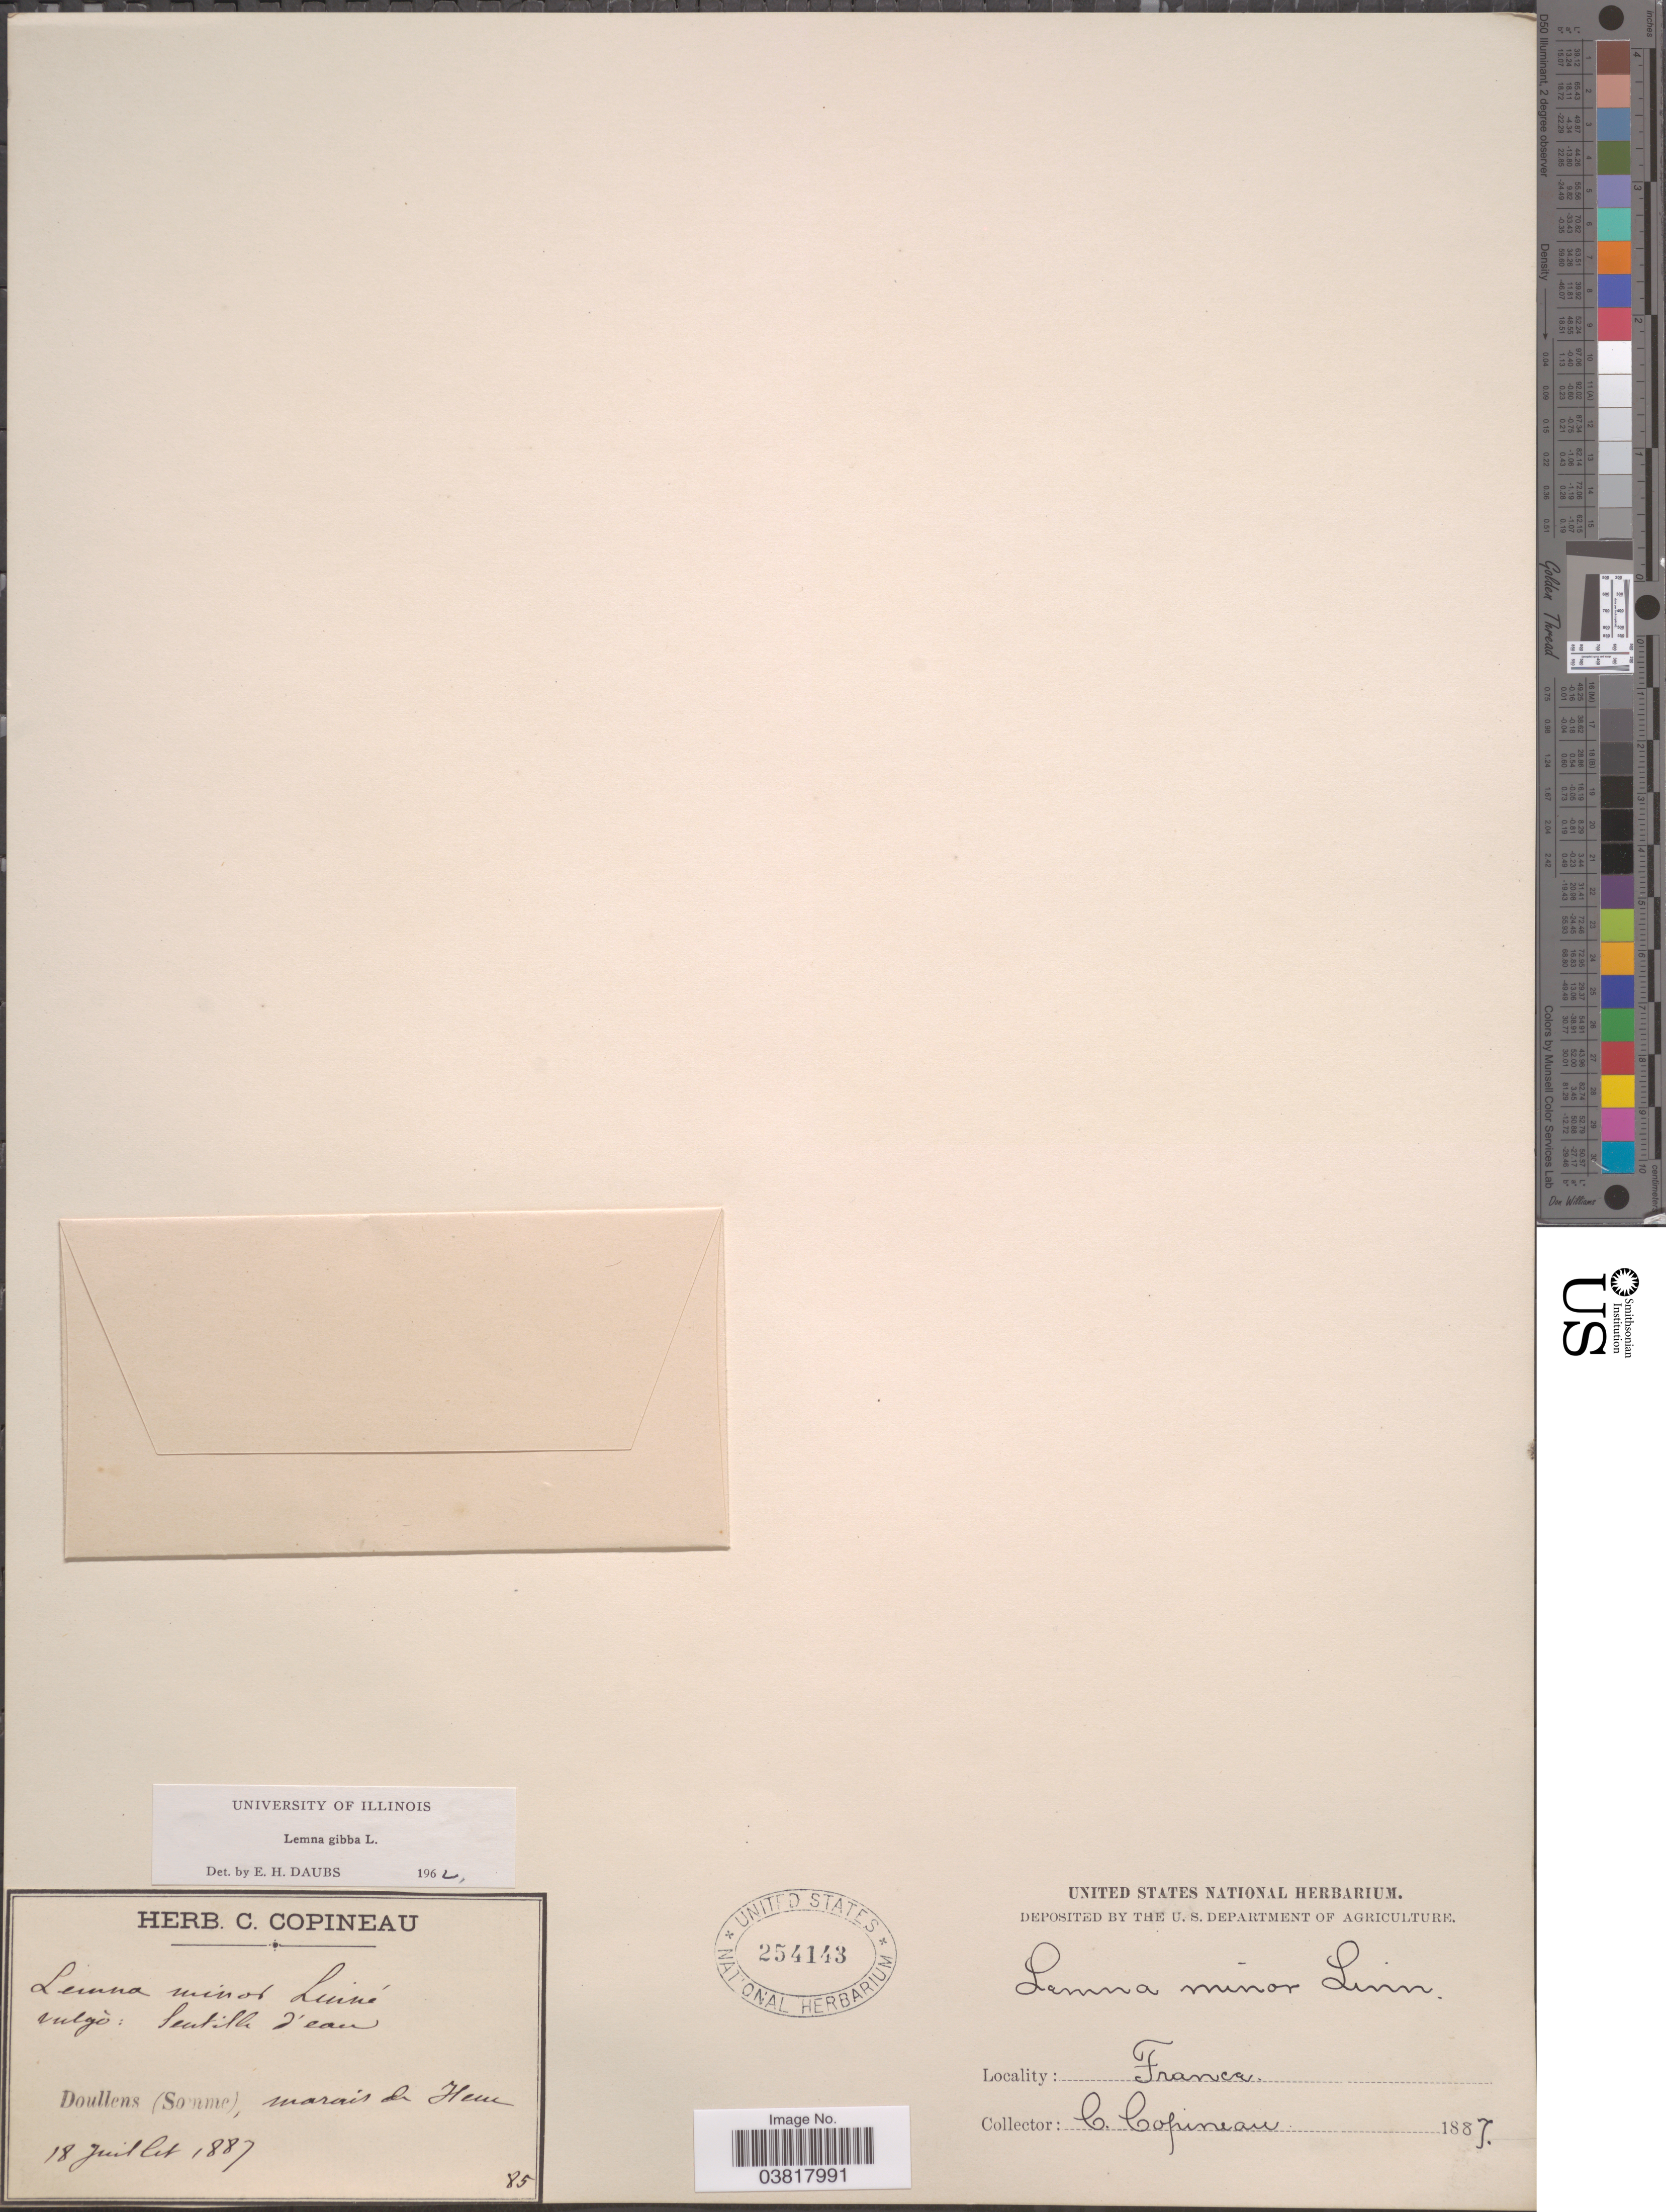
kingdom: Plantae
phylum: Tracheophyta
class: Liliopsida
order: Alismatales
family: Araceae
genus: Lemna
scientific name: Lemna gibba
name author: L.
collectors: C. Copineau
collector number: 85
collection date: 1887-07-18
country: France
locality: Doullens (Somme), marais de Hem.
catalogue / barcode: US 254143